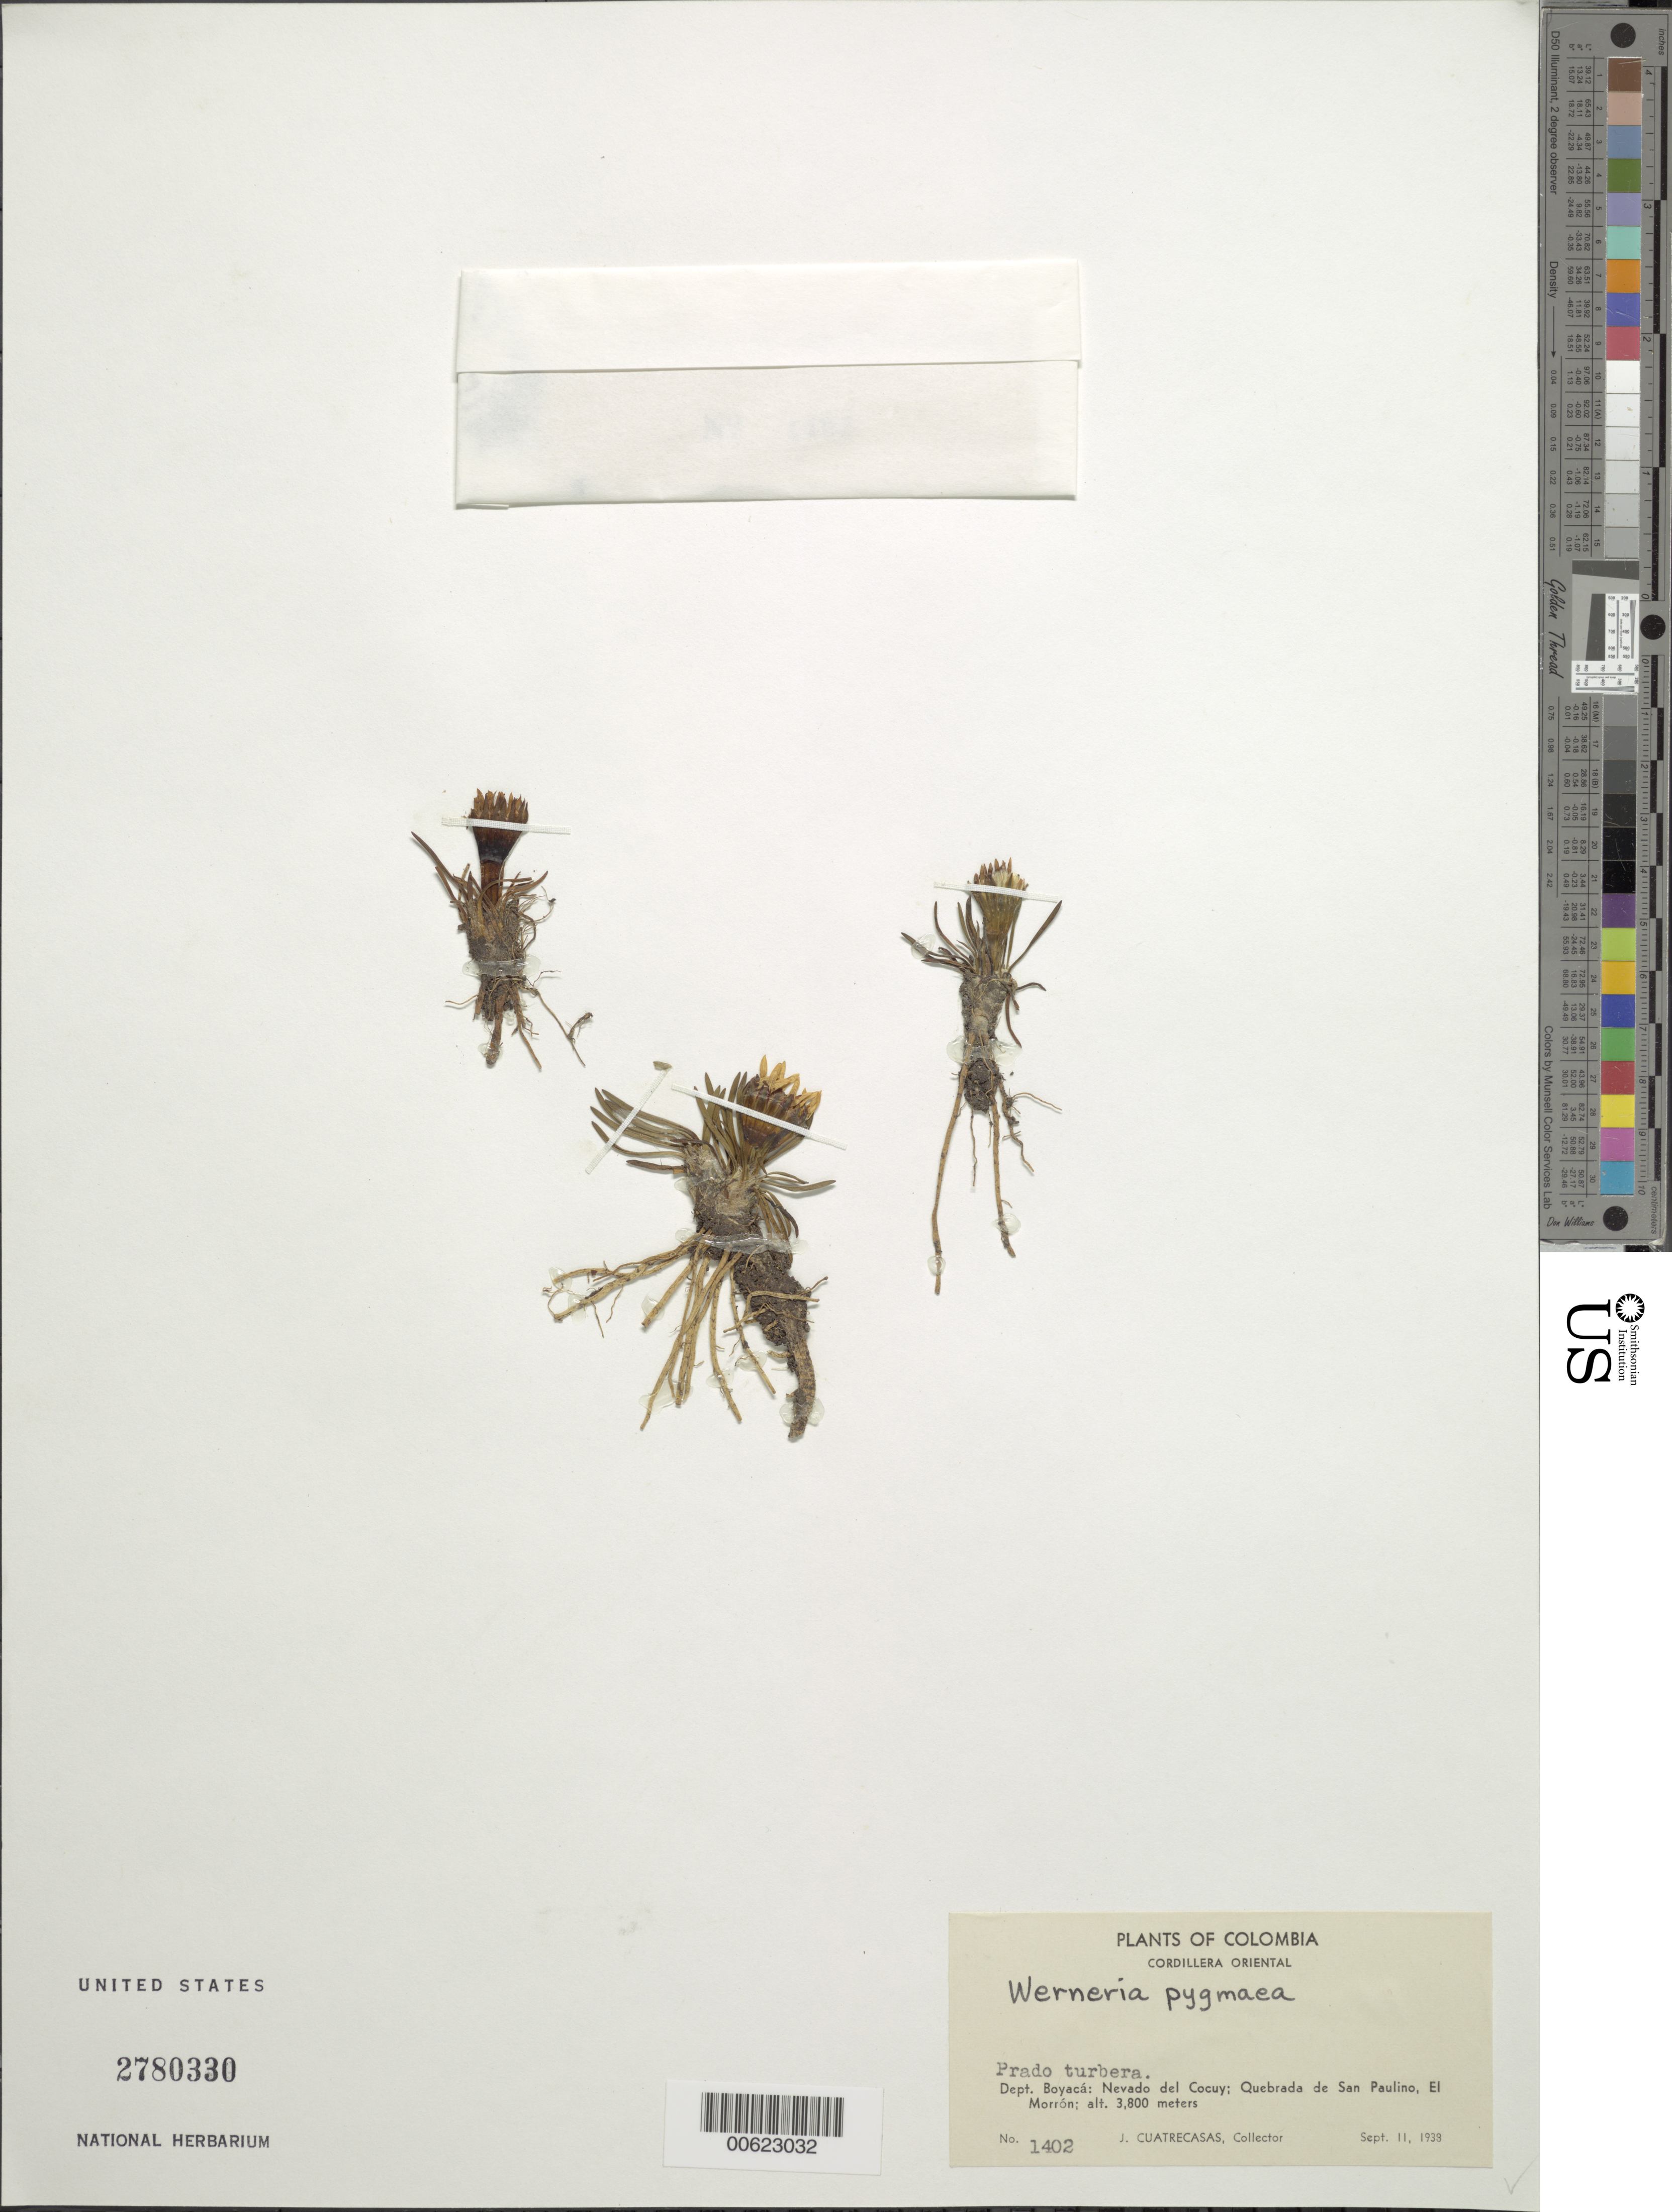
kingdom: Plantae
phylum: Tracheophyta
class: Magnoliopsida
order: Asterales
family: Asteraceae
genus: Werneria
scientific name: Werneria pygmaea complex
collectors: J. Cuatrecasas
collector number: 1402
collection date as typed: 11-Sep-38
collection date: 1938-09-11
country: Colombia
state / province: Boyacá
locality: Nevado del Cocuy. Quebrada de San Paulino, El Morron.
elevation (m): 3800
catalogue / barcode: US 2780330